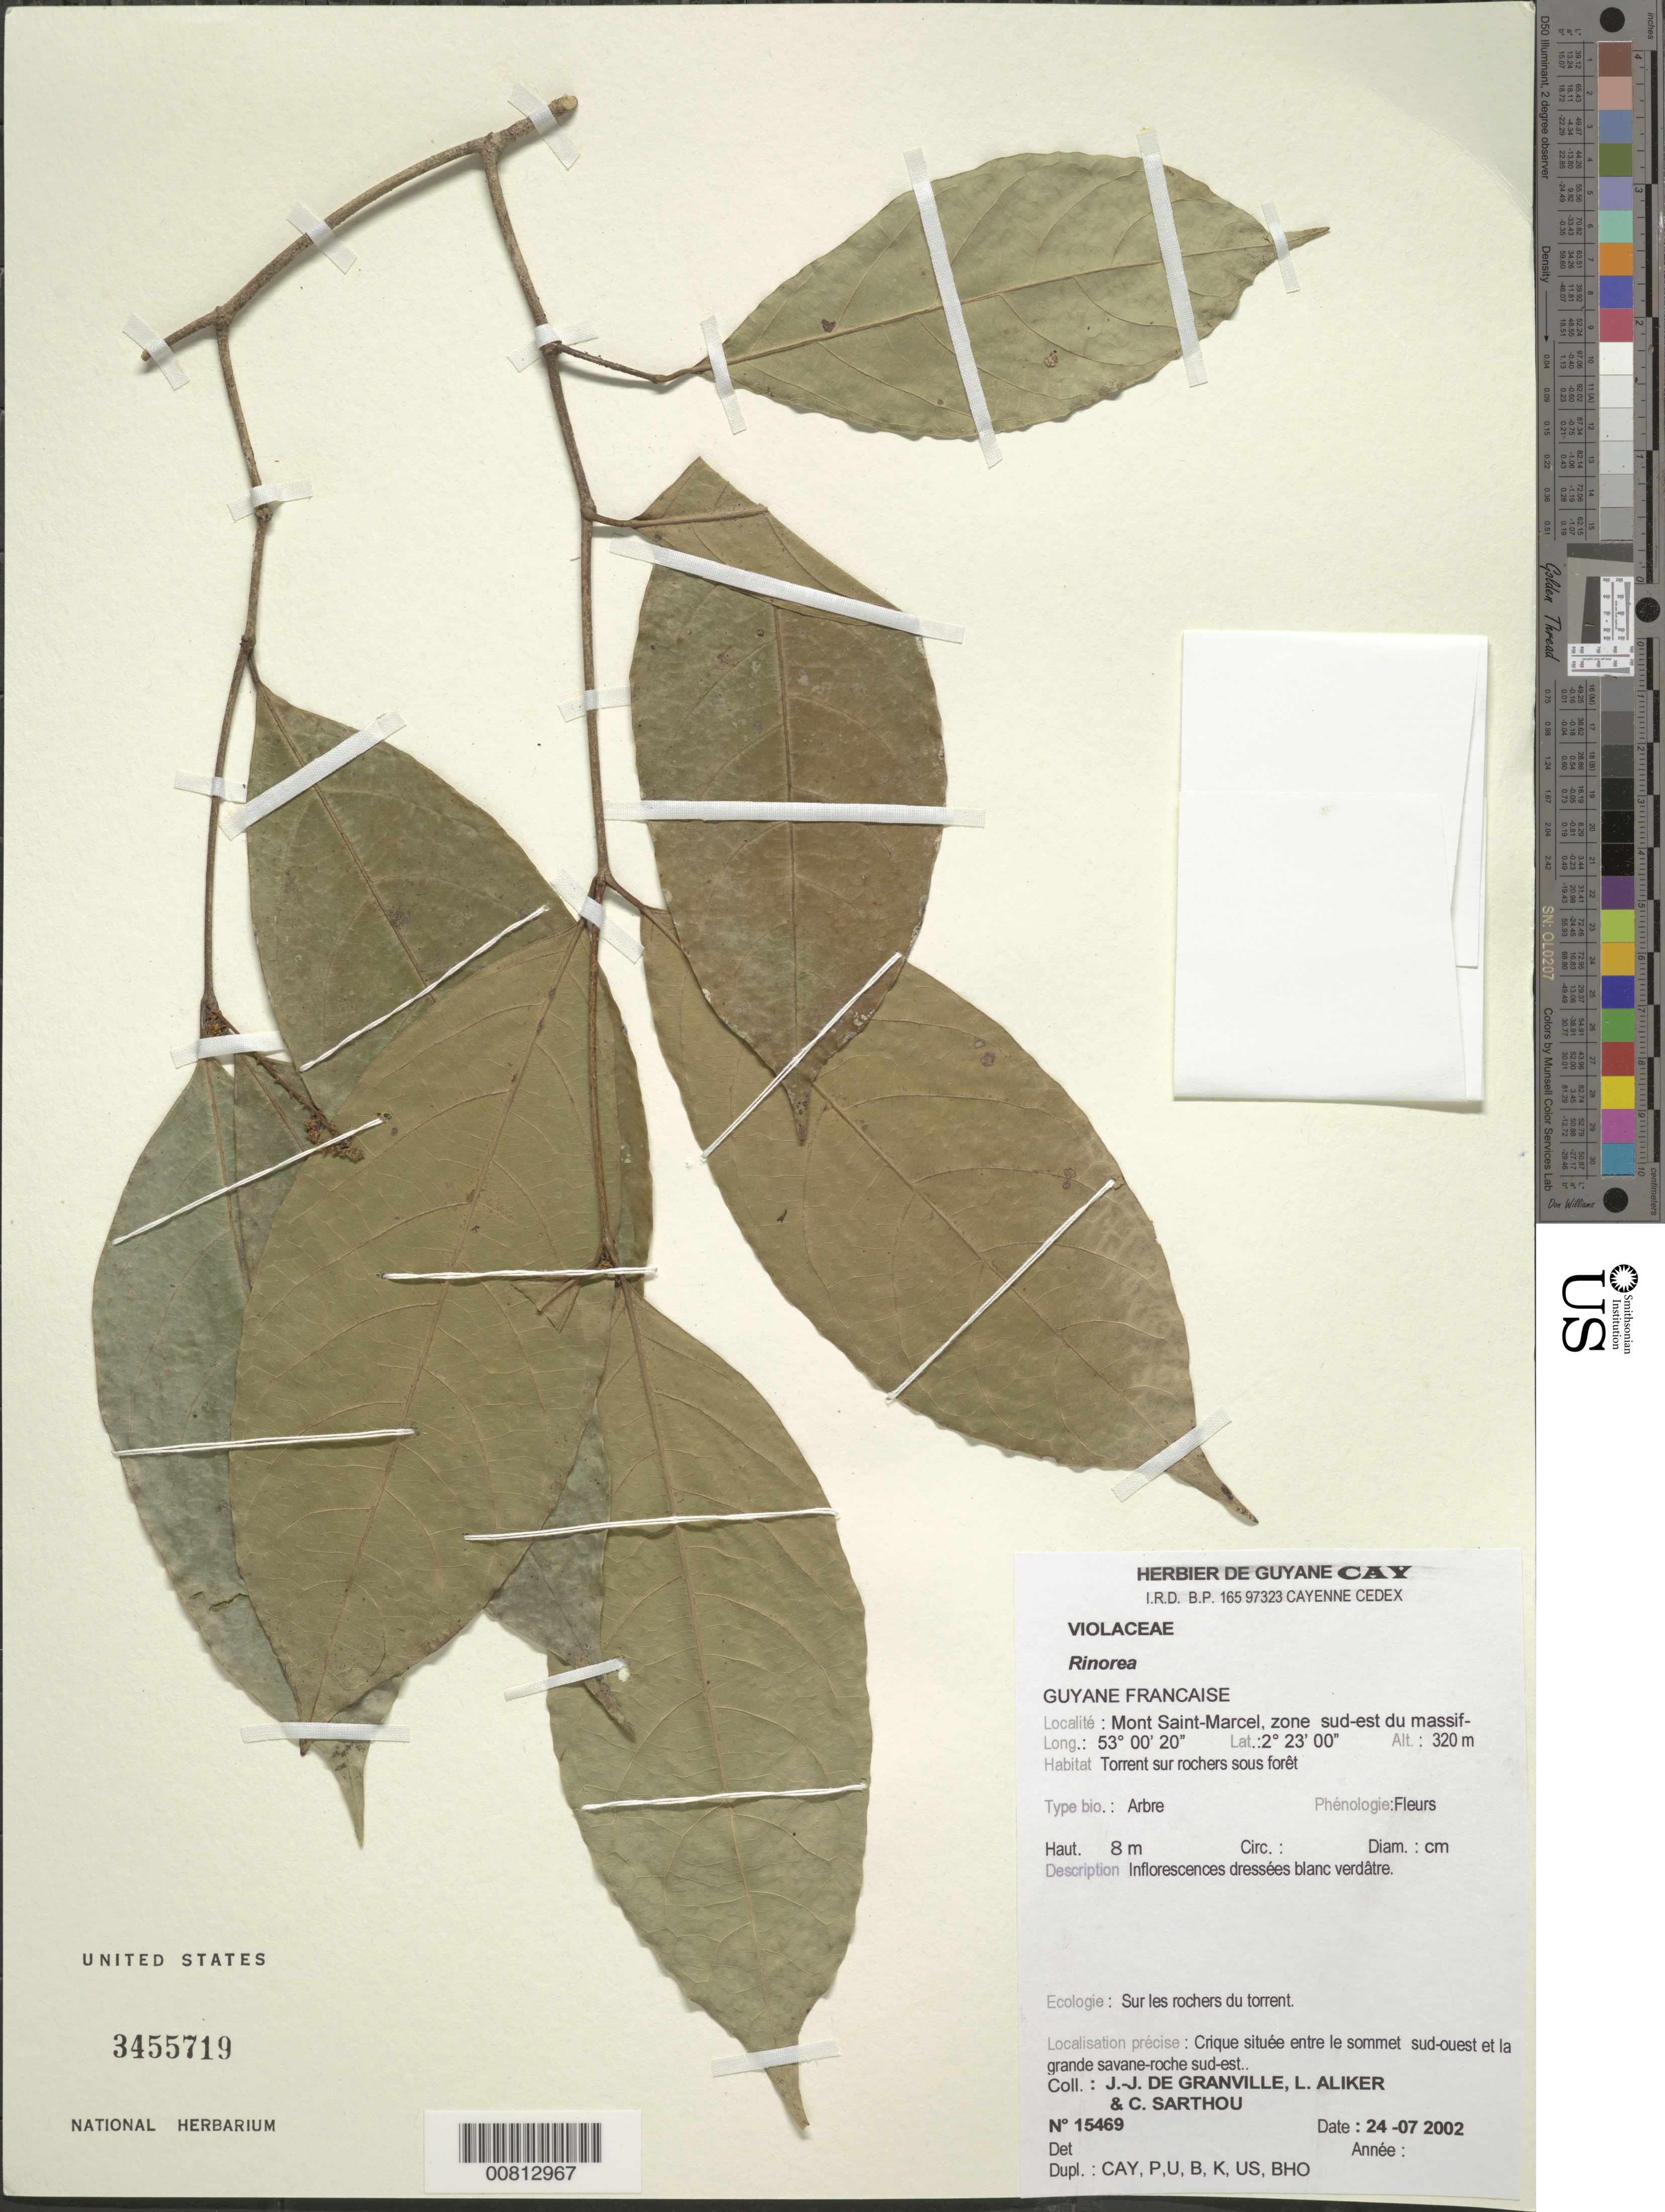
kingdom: Plantae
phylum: Tracheophyta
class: Magnoliopsida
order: Malpighiales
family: Violaceae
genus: Rinorea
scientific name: Rinorea pectinosquamata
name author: Hekking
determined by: Hoyos-Gomez, S. E.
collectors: J.-J. de Granville, L. Aliker & C. Sarthou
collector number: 15469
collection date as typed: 24-Jul-02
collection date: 2002-07-24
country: French Guiana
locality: Mont Saint-Marcel, zone Sud-Est du massif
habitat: Torrent sur rochers sous forêt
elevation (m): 320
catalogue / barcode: US 3455719